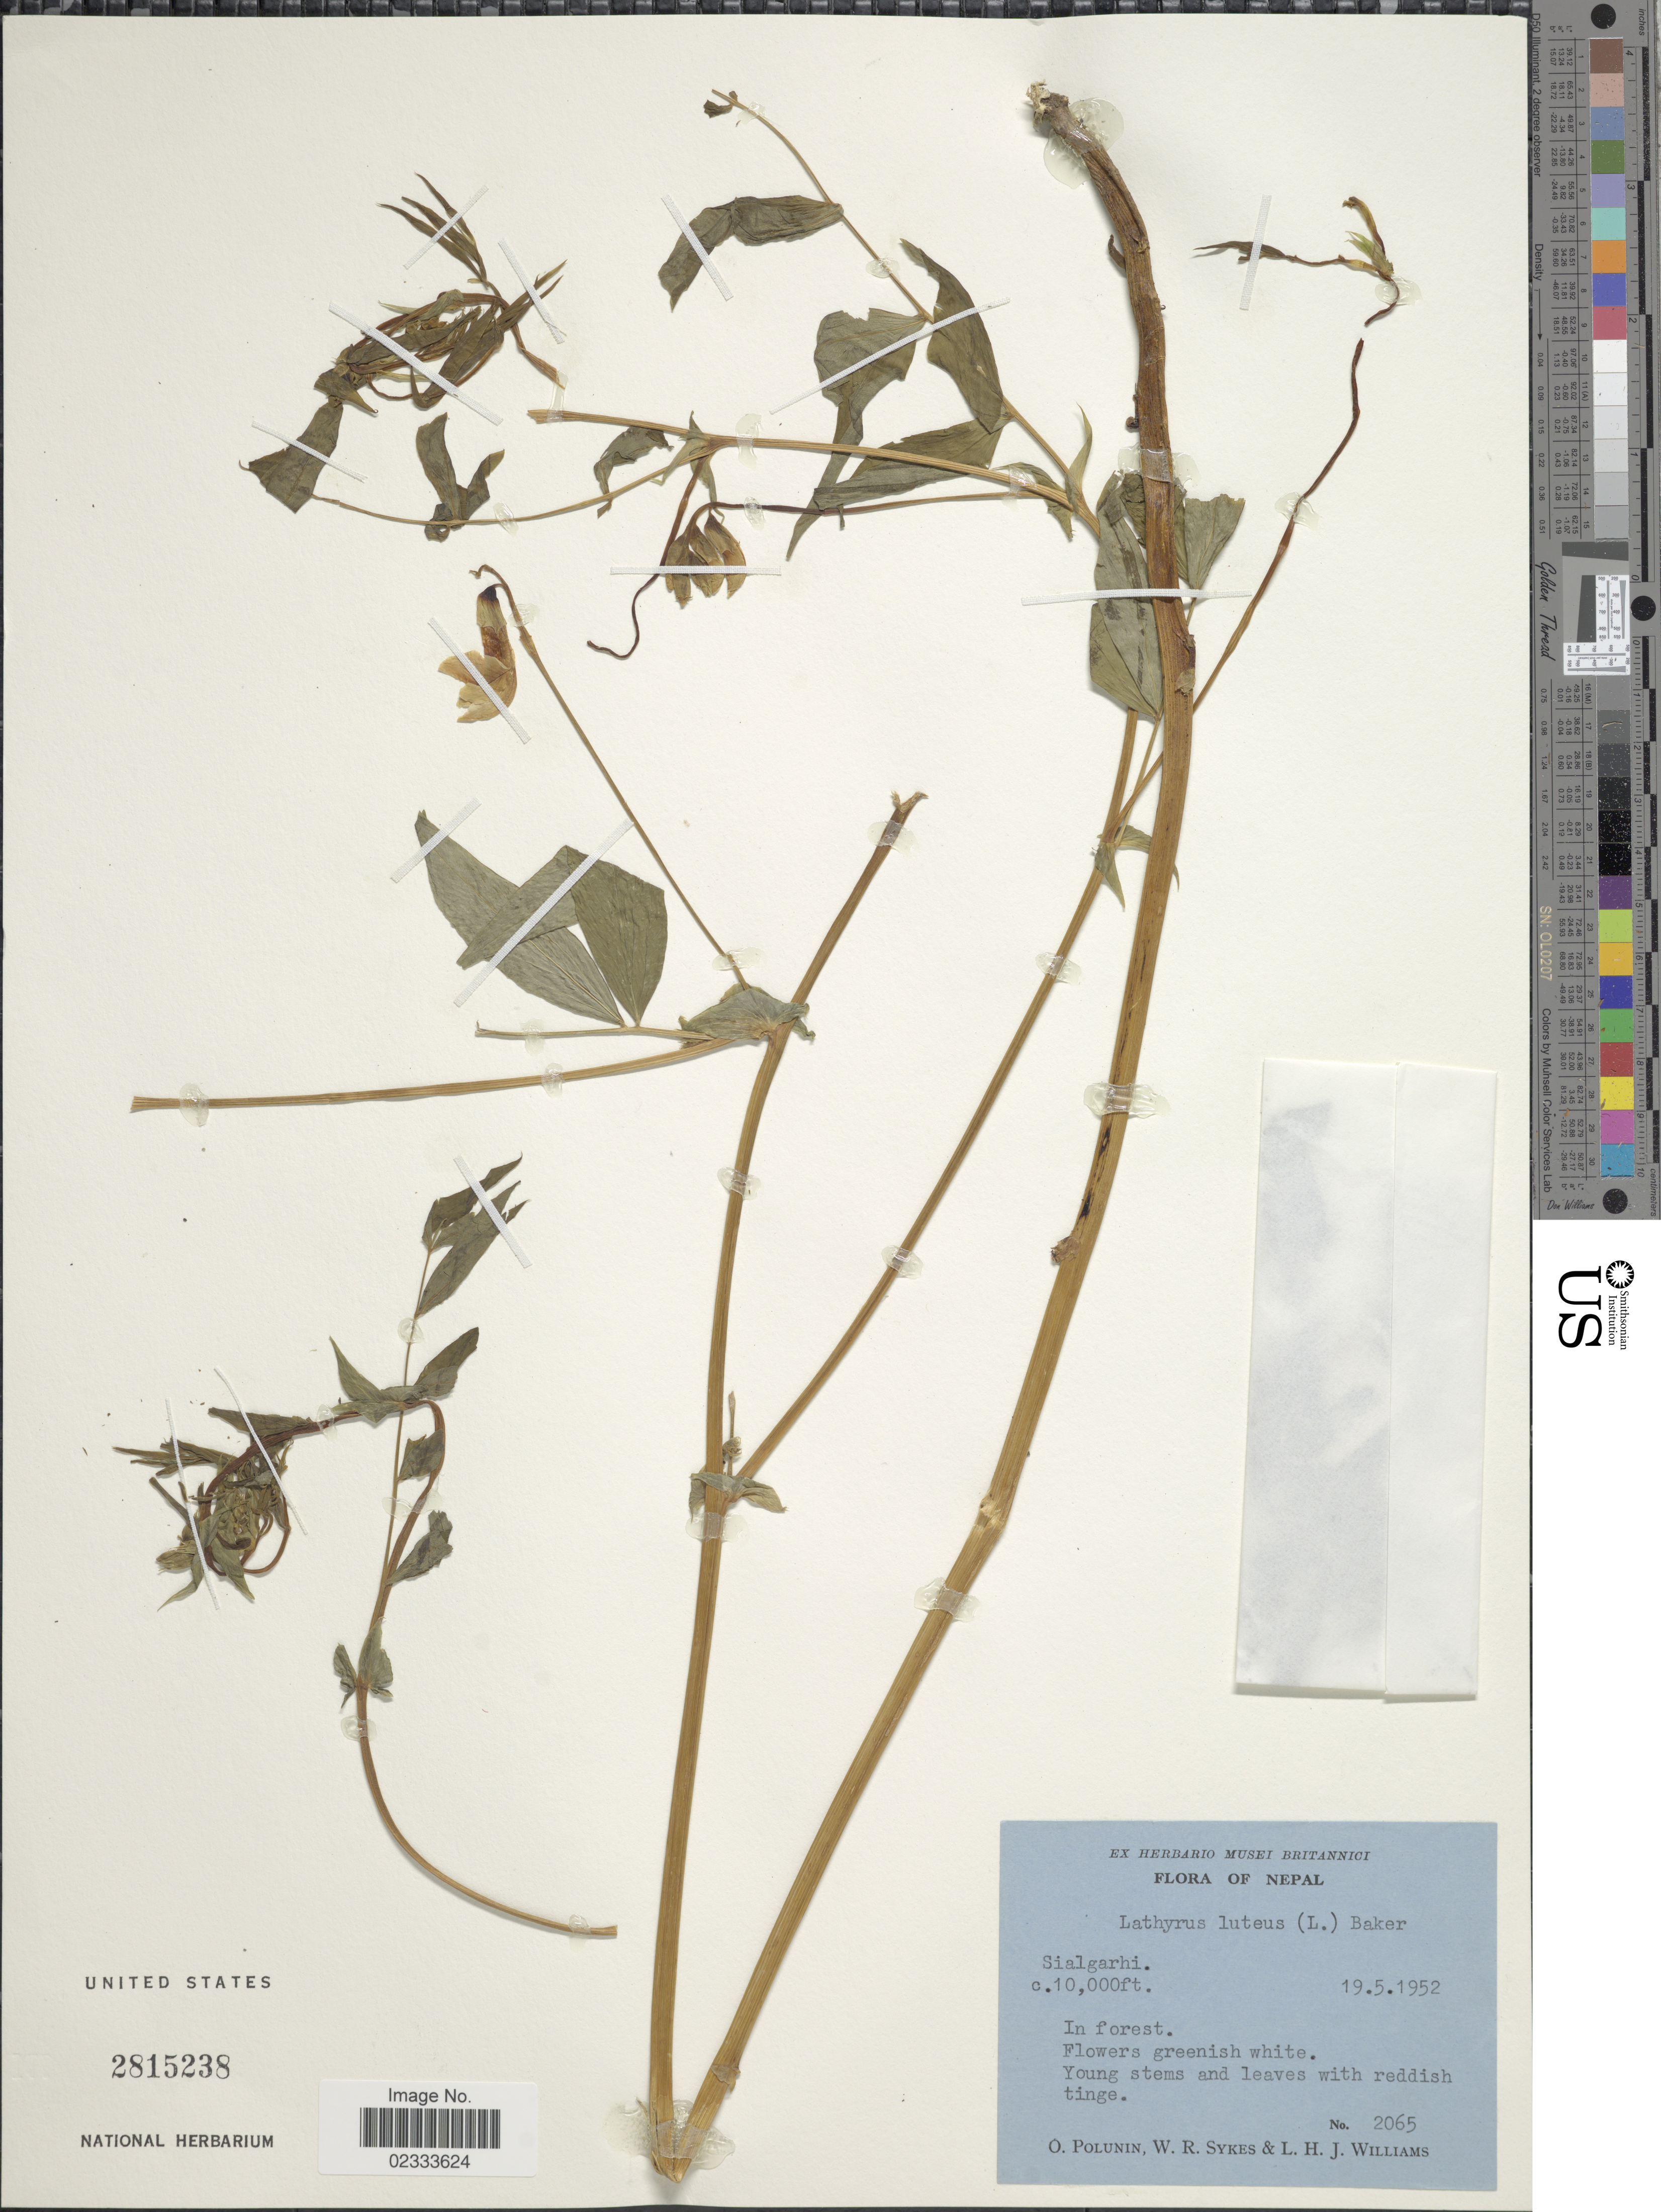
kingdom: Plantae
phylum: Tracheophyta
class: Magnoliopsida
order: Fabales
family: Fabaceae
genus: Lathyrus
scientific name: Lathyrus luteus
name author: Moench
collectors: O. V. Polunin, W. R. Sykes & L. H. J. Williams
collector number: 2065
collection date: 1952-05-19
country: Nepal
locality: Sialgarhi, in forest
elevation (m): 3048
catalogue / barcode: US 2815238